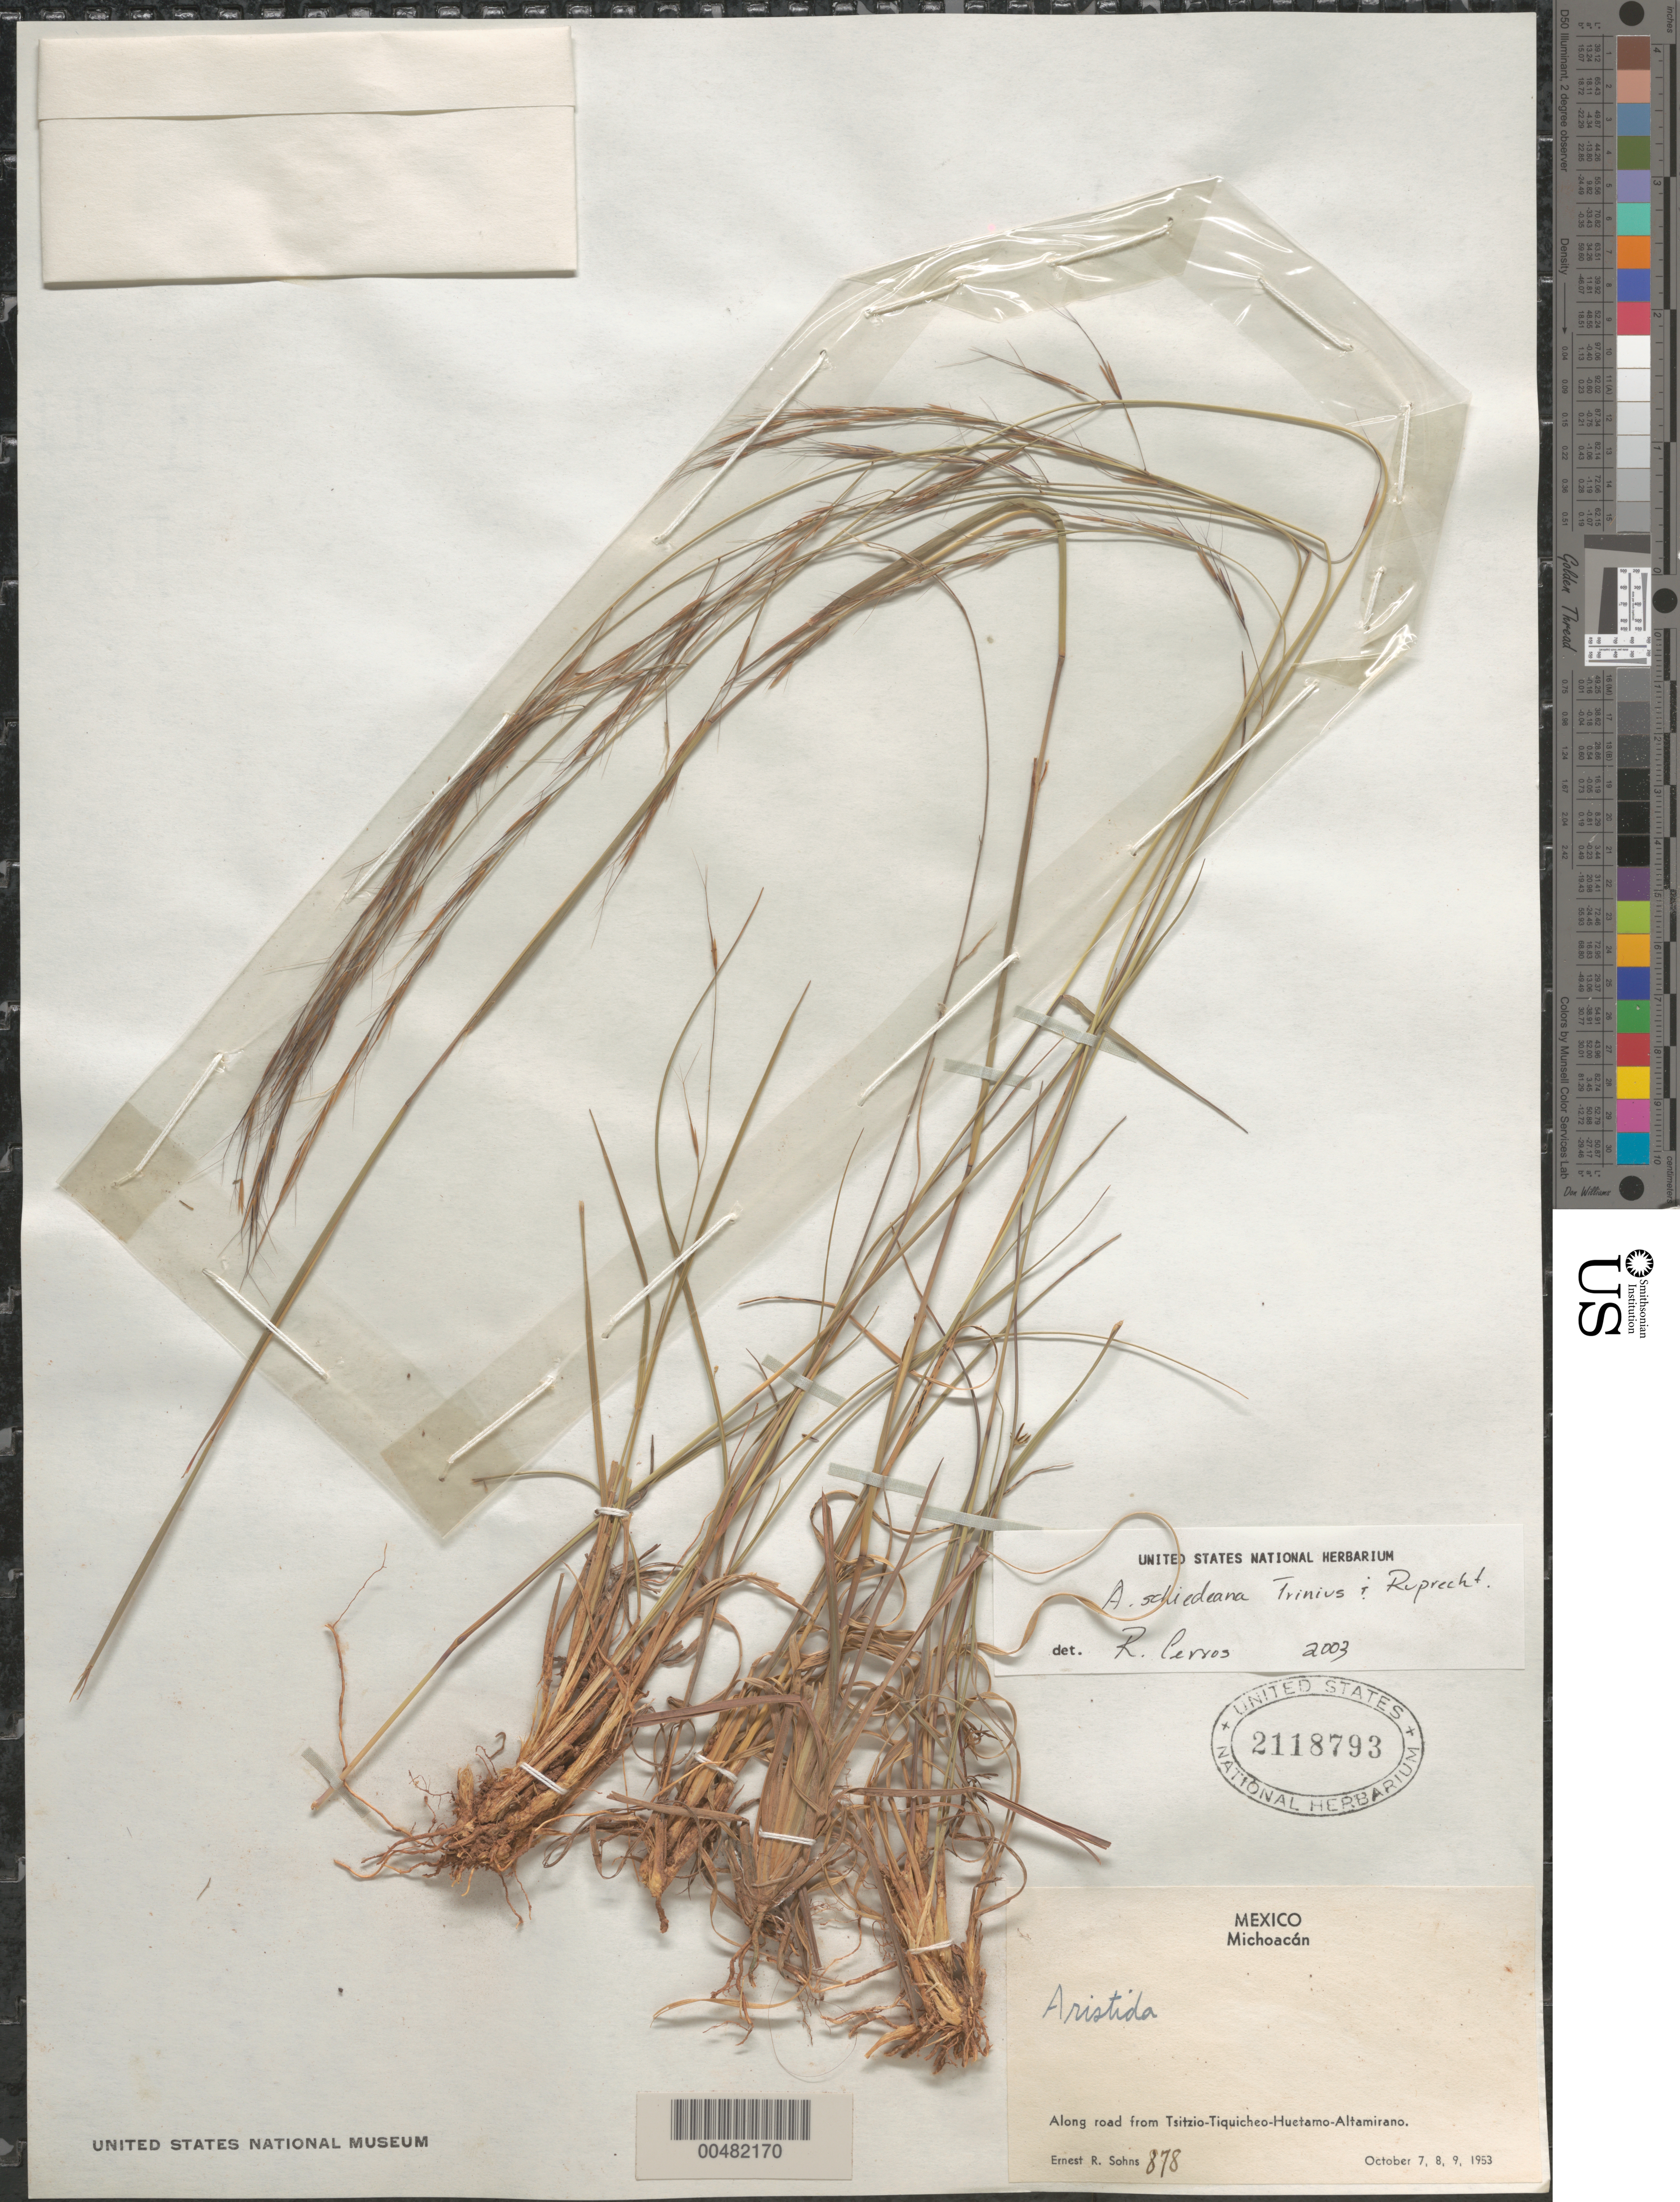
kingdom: Plantae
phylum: Tracheophyta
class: Liliopsida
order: Poales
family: Poaceae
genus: Aristida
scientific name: Aristida schiedeana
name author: Trin. & Rupr.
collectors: E. R. Sohns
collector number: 878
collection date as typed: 7 Oct 1953 to 9 Oct 1953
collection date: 1953-10-07/1953-10-09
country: Mexico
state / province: Michoacán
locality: Along road from Tsitzio-Tiquicheo-Huetamo-Altamirano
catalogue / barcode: US 2118793